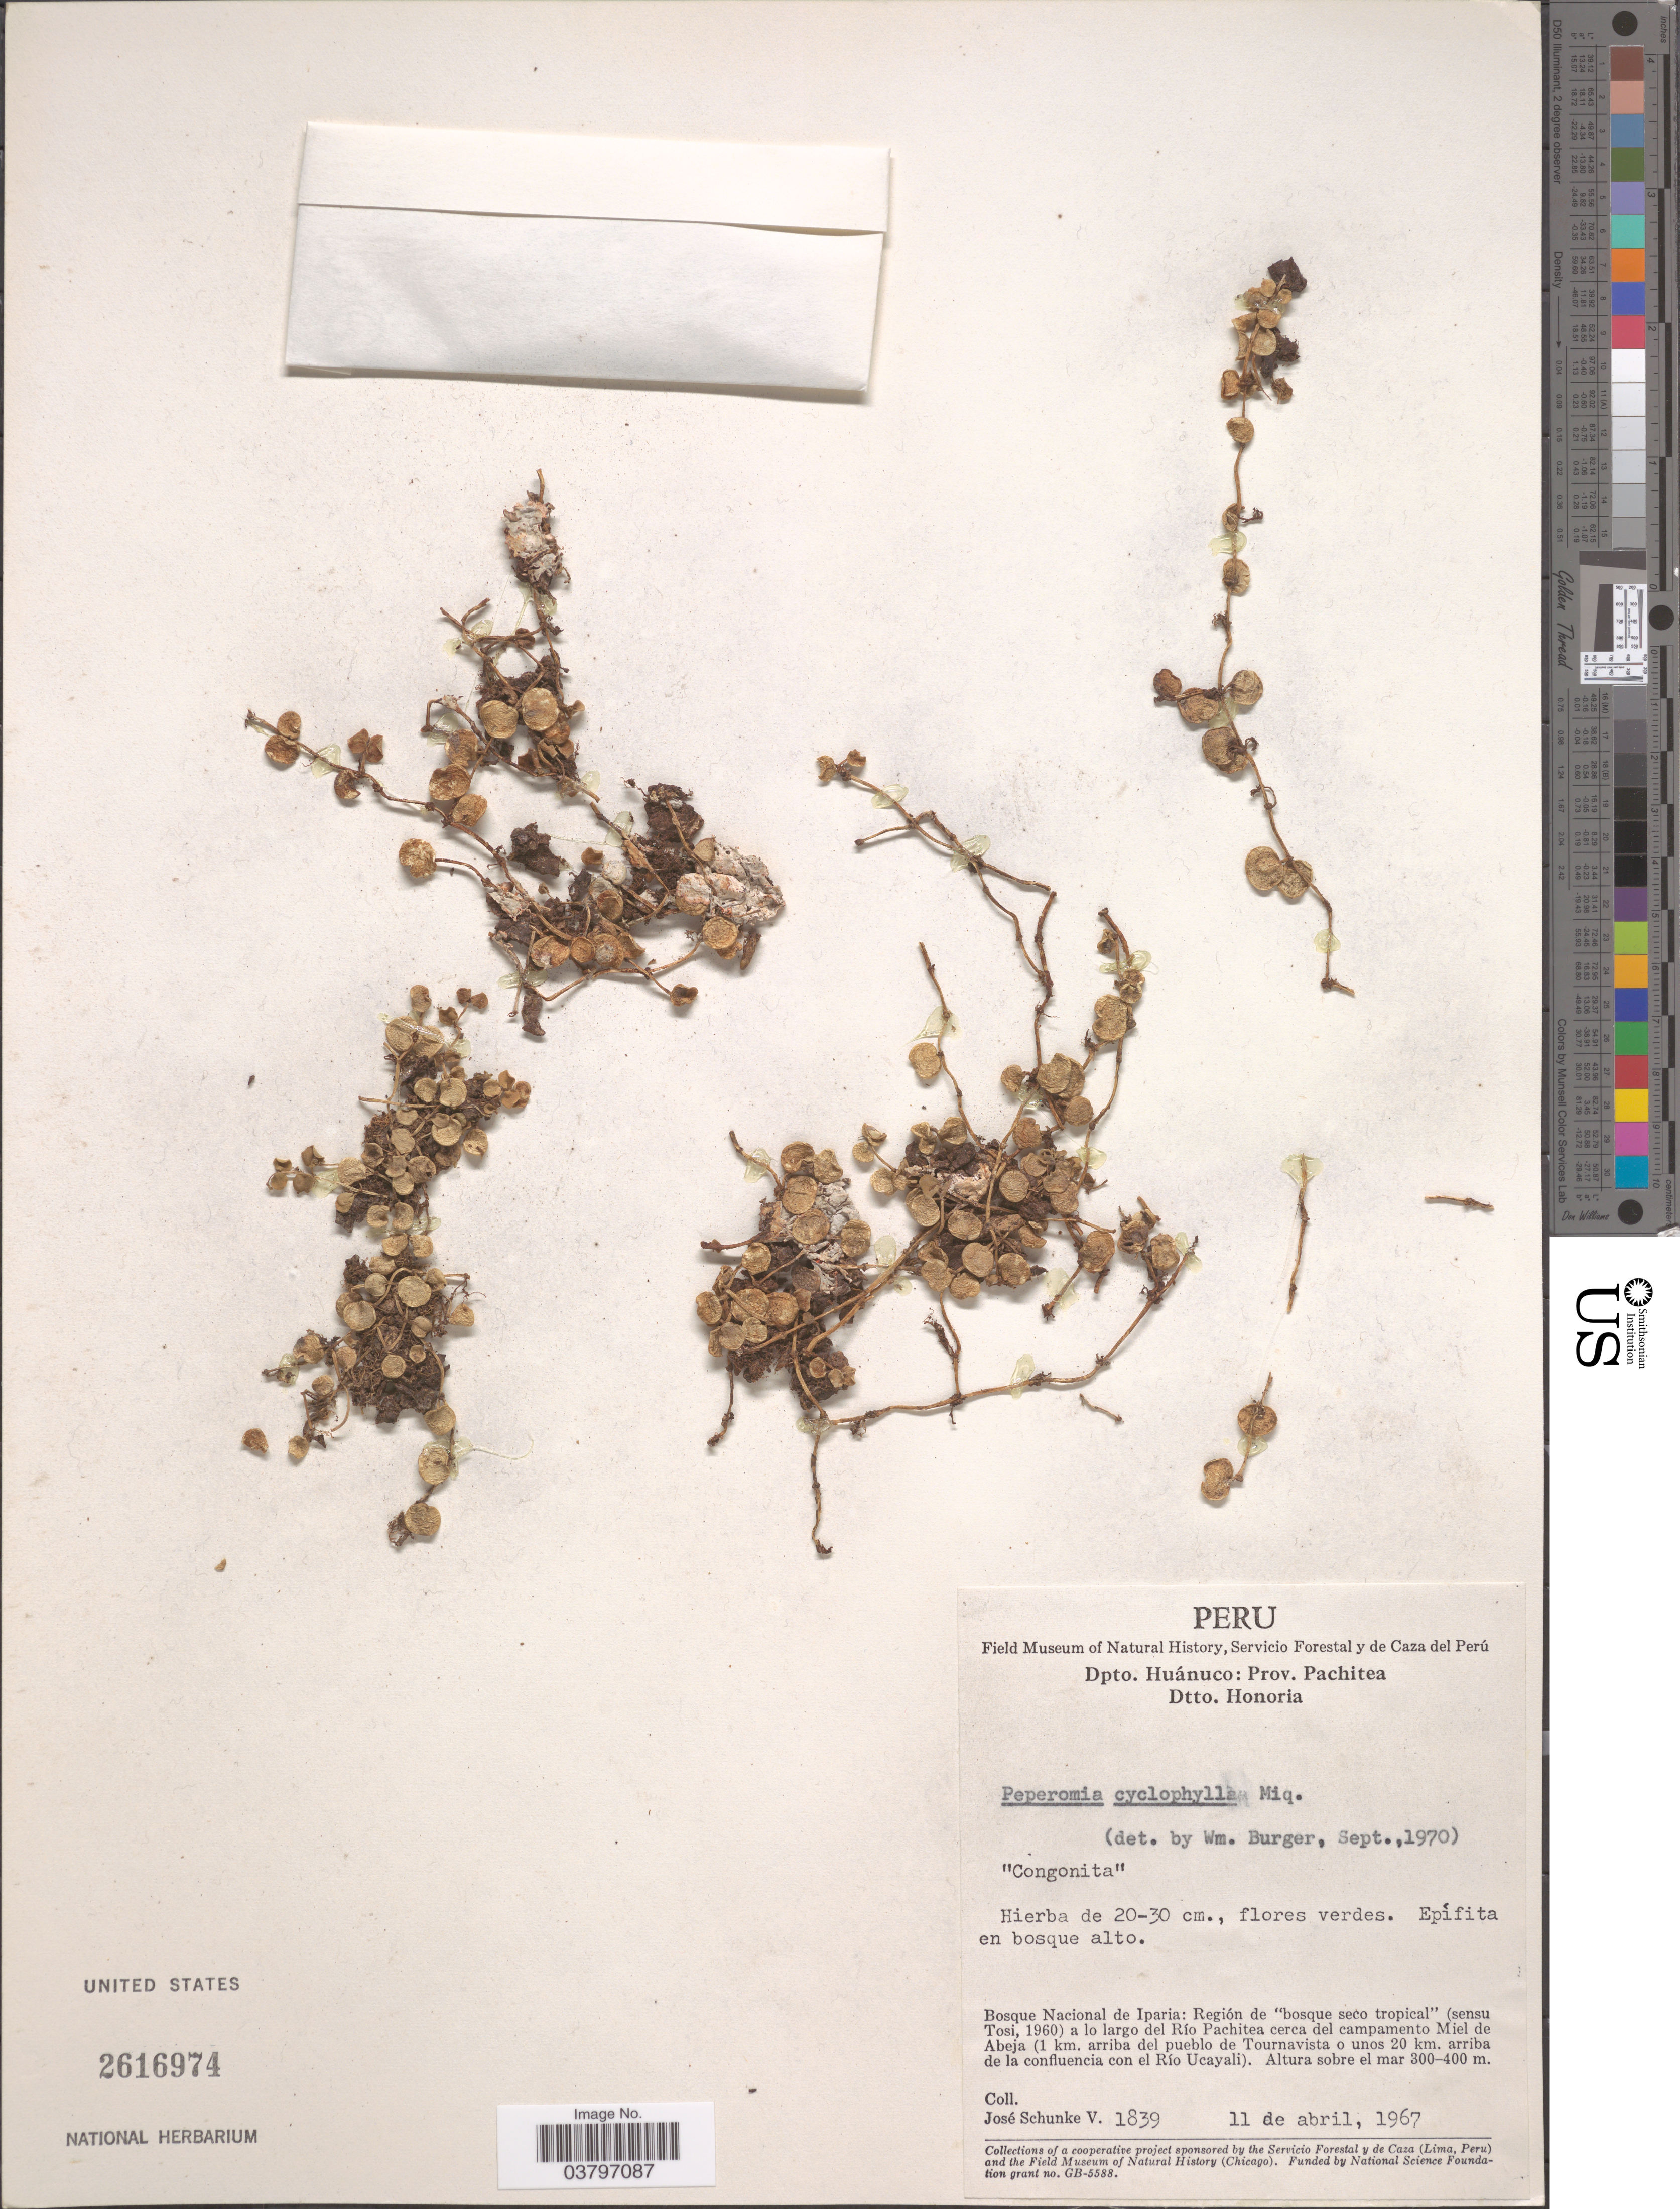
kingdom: Plantae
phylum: Tracheophyta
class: Magnoliopsida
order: Piperales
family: Piperaceae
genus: Peperomia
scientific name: Peperomia cyclophylla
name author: Miq.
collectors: J. Schunke Vigo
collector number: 1839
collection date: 1967-04-11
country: Peru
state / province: Huánuco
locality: Dpto. Huánuco: Prov. Pachitea. Dtto. Honoria. Bosque Nacional de Iparia: Región de "bosque seco tropical" (sensu Tosi, 1960) a lo largo del Río Pachitea cerca del campamento Miel de Abeja (1 km. arriba del pueblo de Tournavista o unos 20 km. arriba de la confluencia con el Río Ucayali).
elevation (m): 300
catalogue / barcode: US 2616974